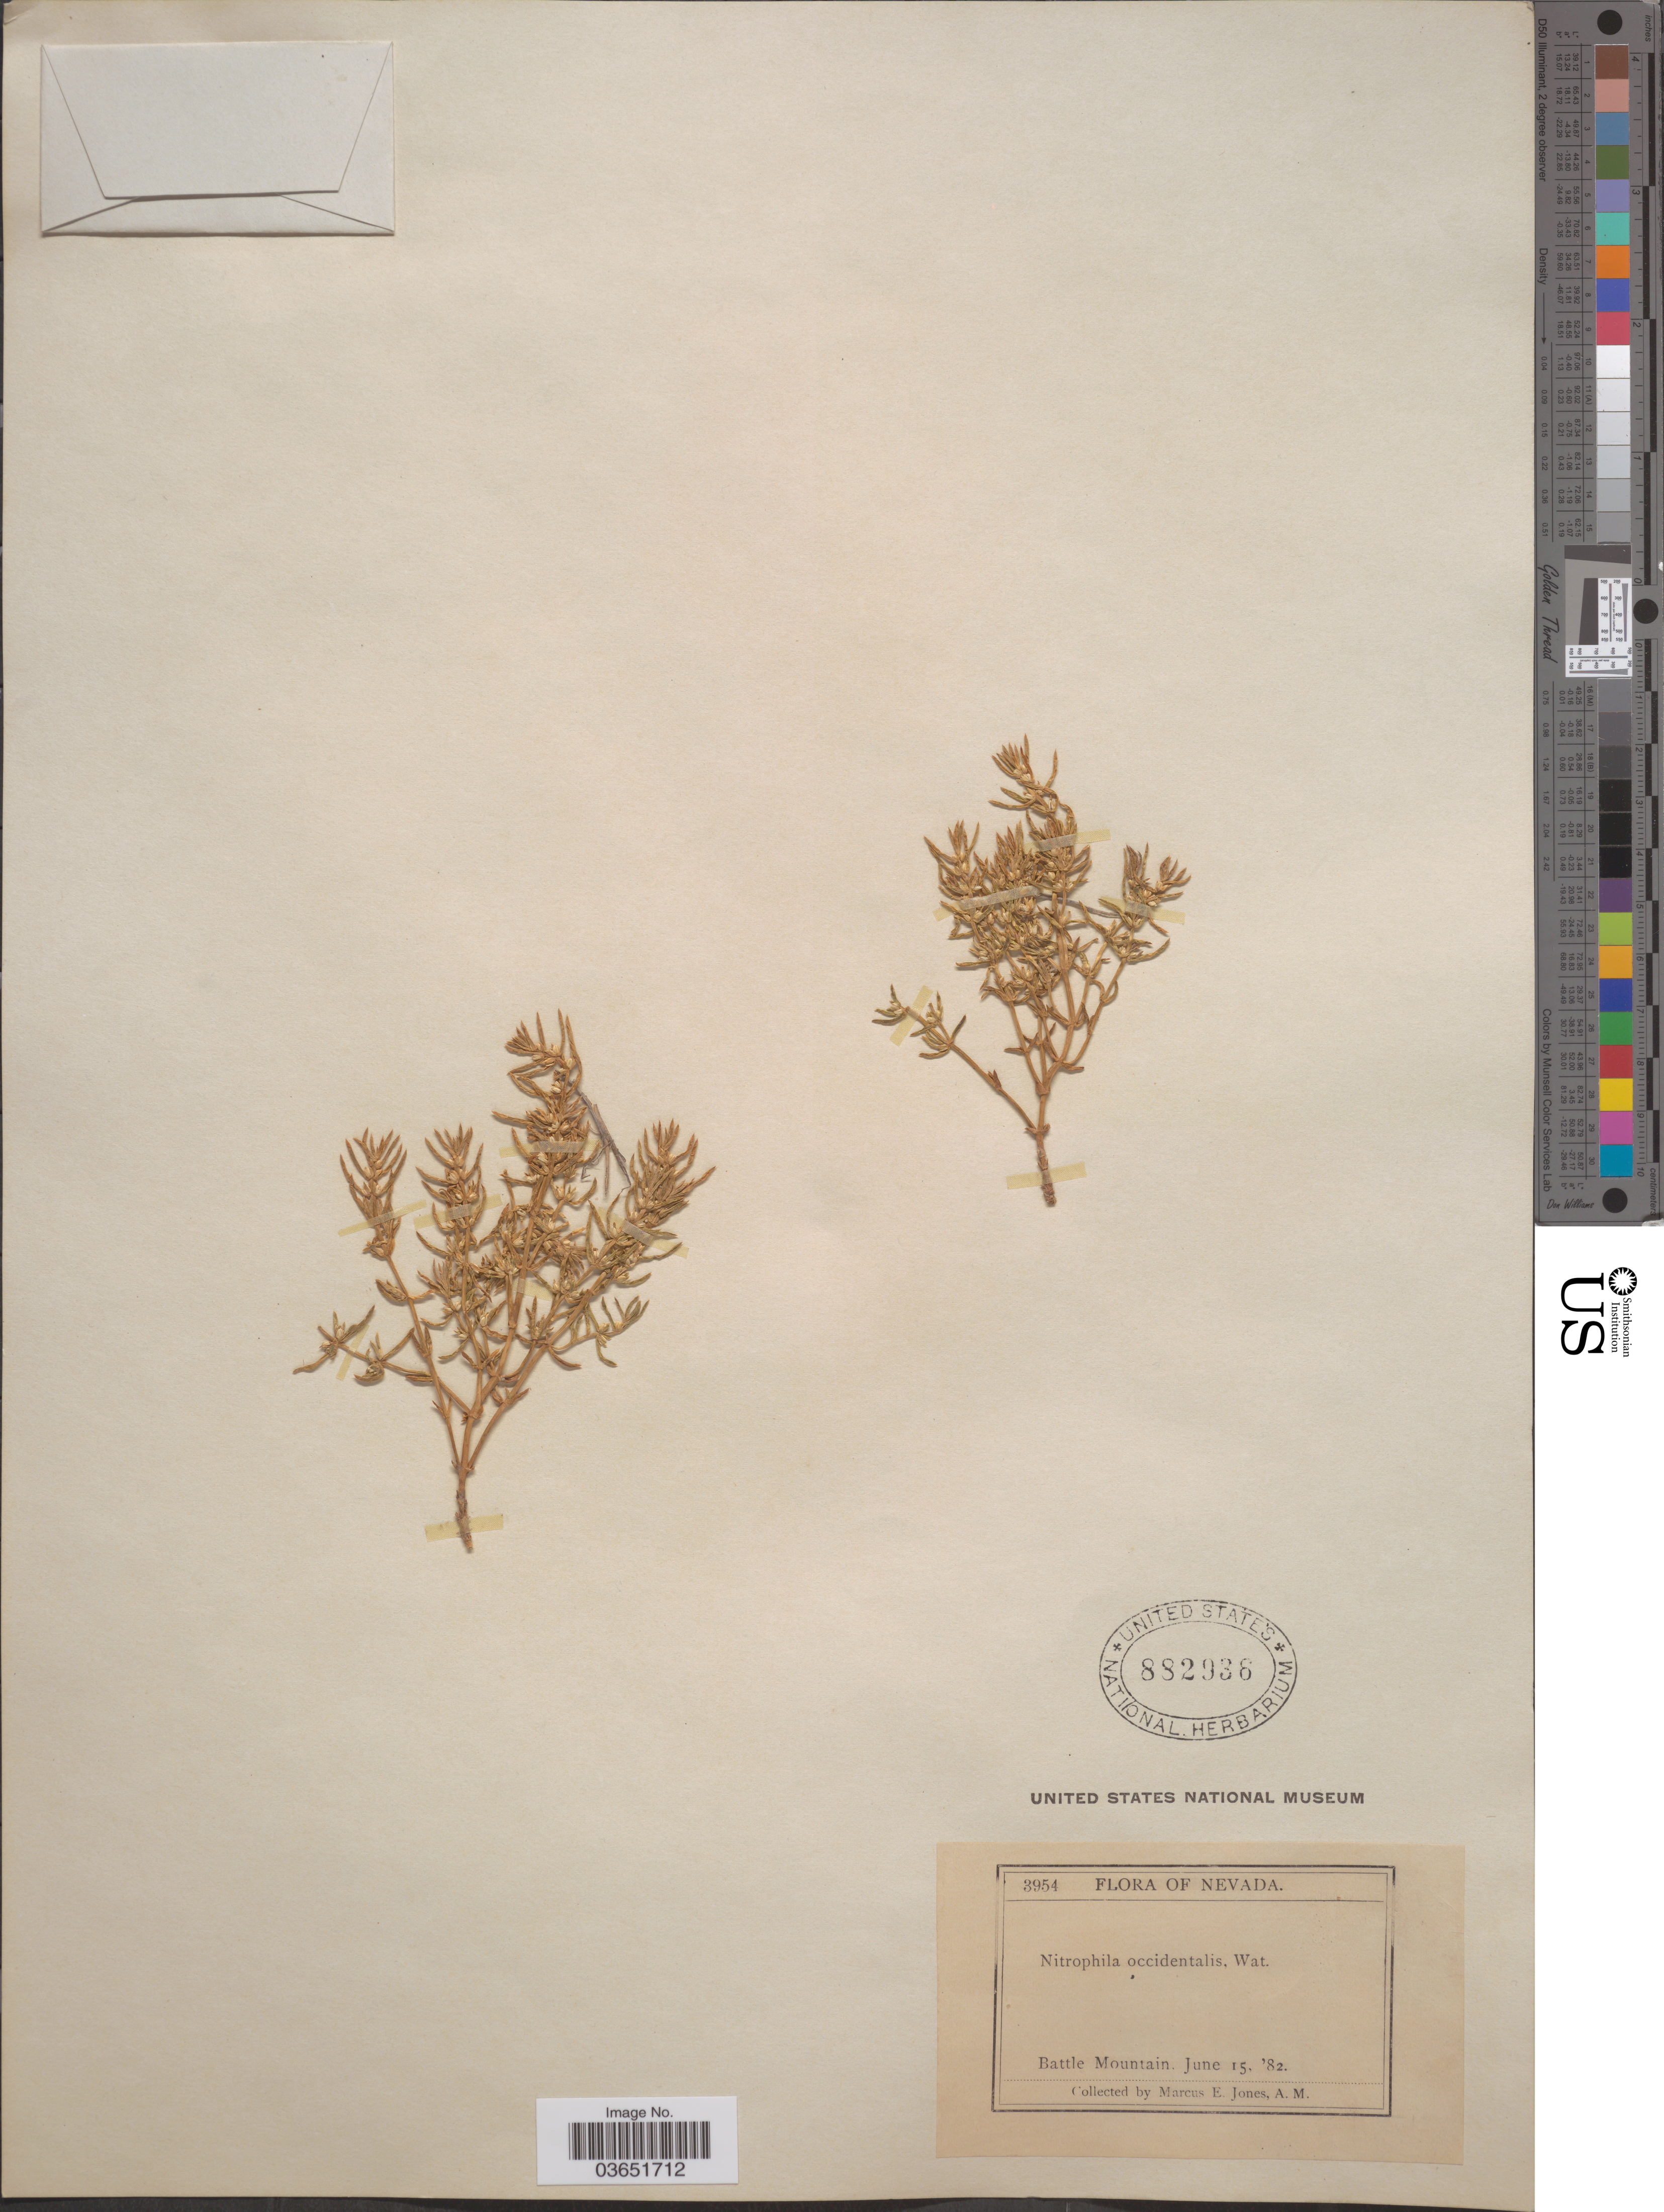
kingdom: Plantae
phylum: Tracheophyta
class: Magnoliopsida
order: Caryophyllales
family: Amaranthaceae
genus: Nitrophila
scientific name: Nitrophila occidentalis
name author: (Moq.) S. Watson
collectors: M. E. Jones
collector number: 3954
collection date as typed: Transcribed d/m/y: 15/6/82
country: United States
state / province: Nevada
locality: Battle Mountain.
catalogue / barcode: US 882936